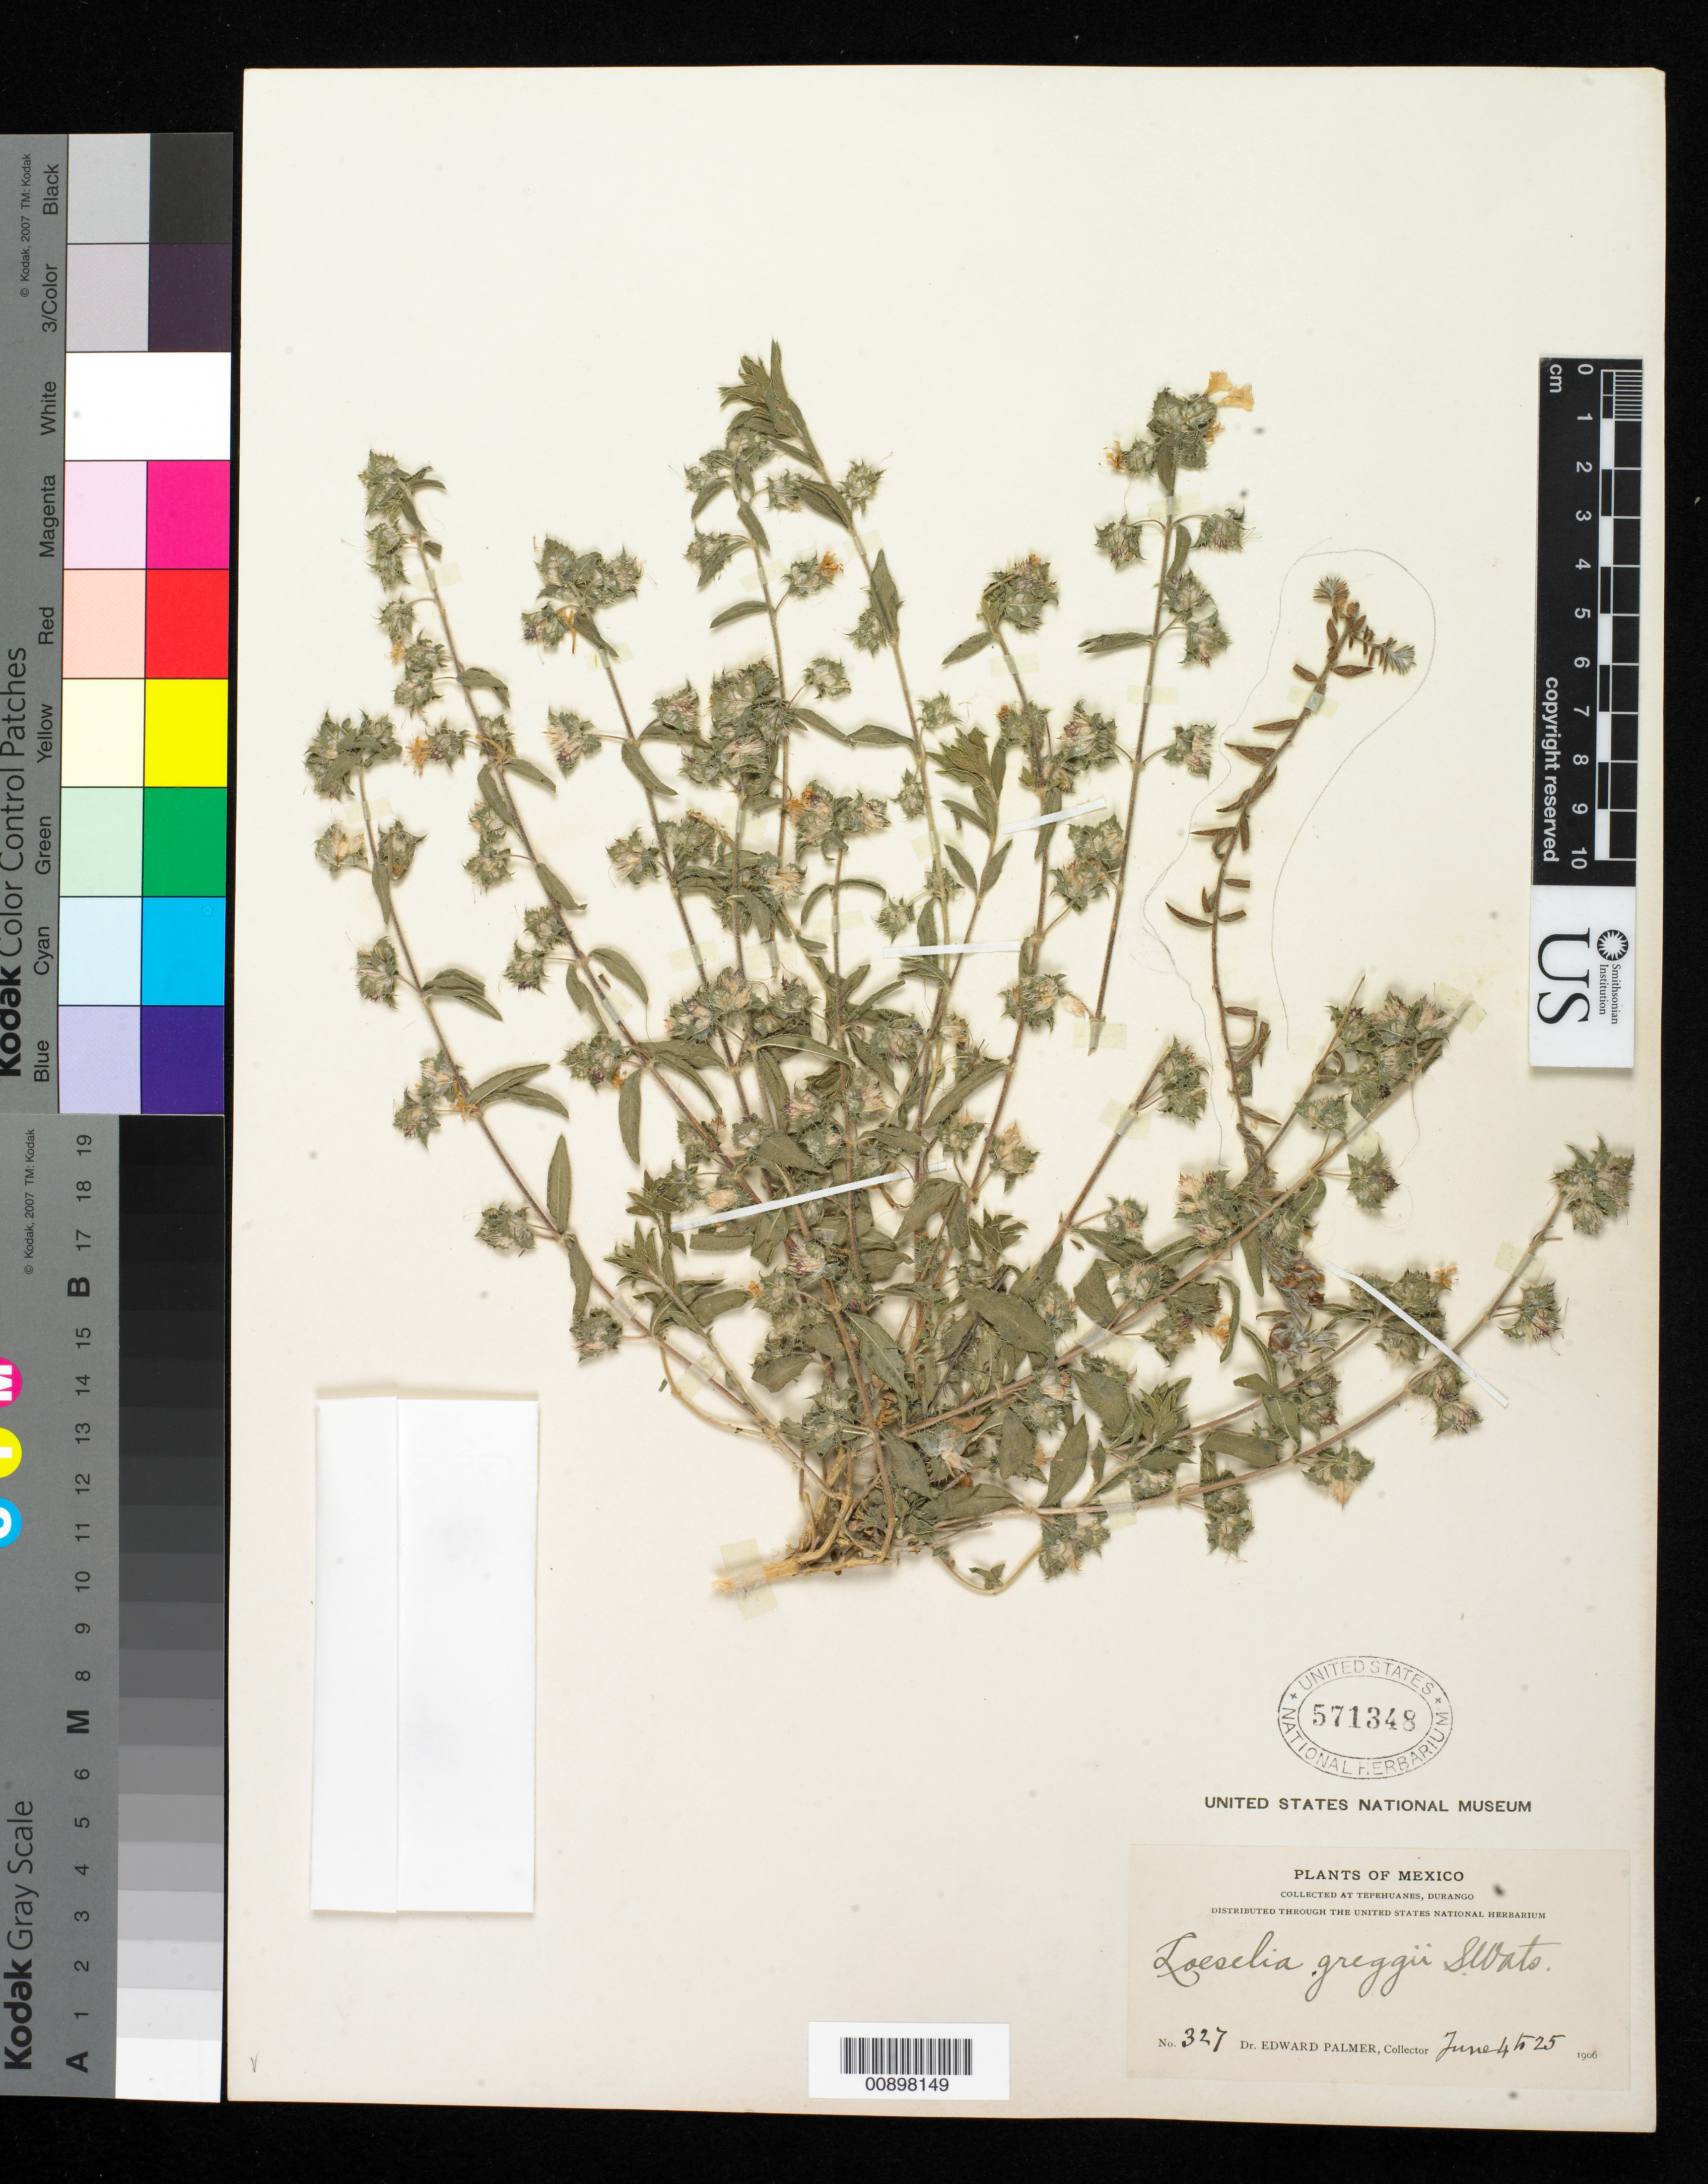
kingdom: Plantae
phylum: Tracheophyta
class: Magnoliopsida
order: Ericales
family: Polemoniaceae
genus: Loeselia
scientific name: Loeselia greggii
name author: S. Watson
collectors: E. Palmer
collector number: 327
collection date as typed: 04 Jun 1906 to 25 Jun 1906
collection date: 1906-06-04/1906-06-25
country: Mexico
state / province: Durango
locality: Tepehuanes, Durango.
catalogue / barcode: US 571348